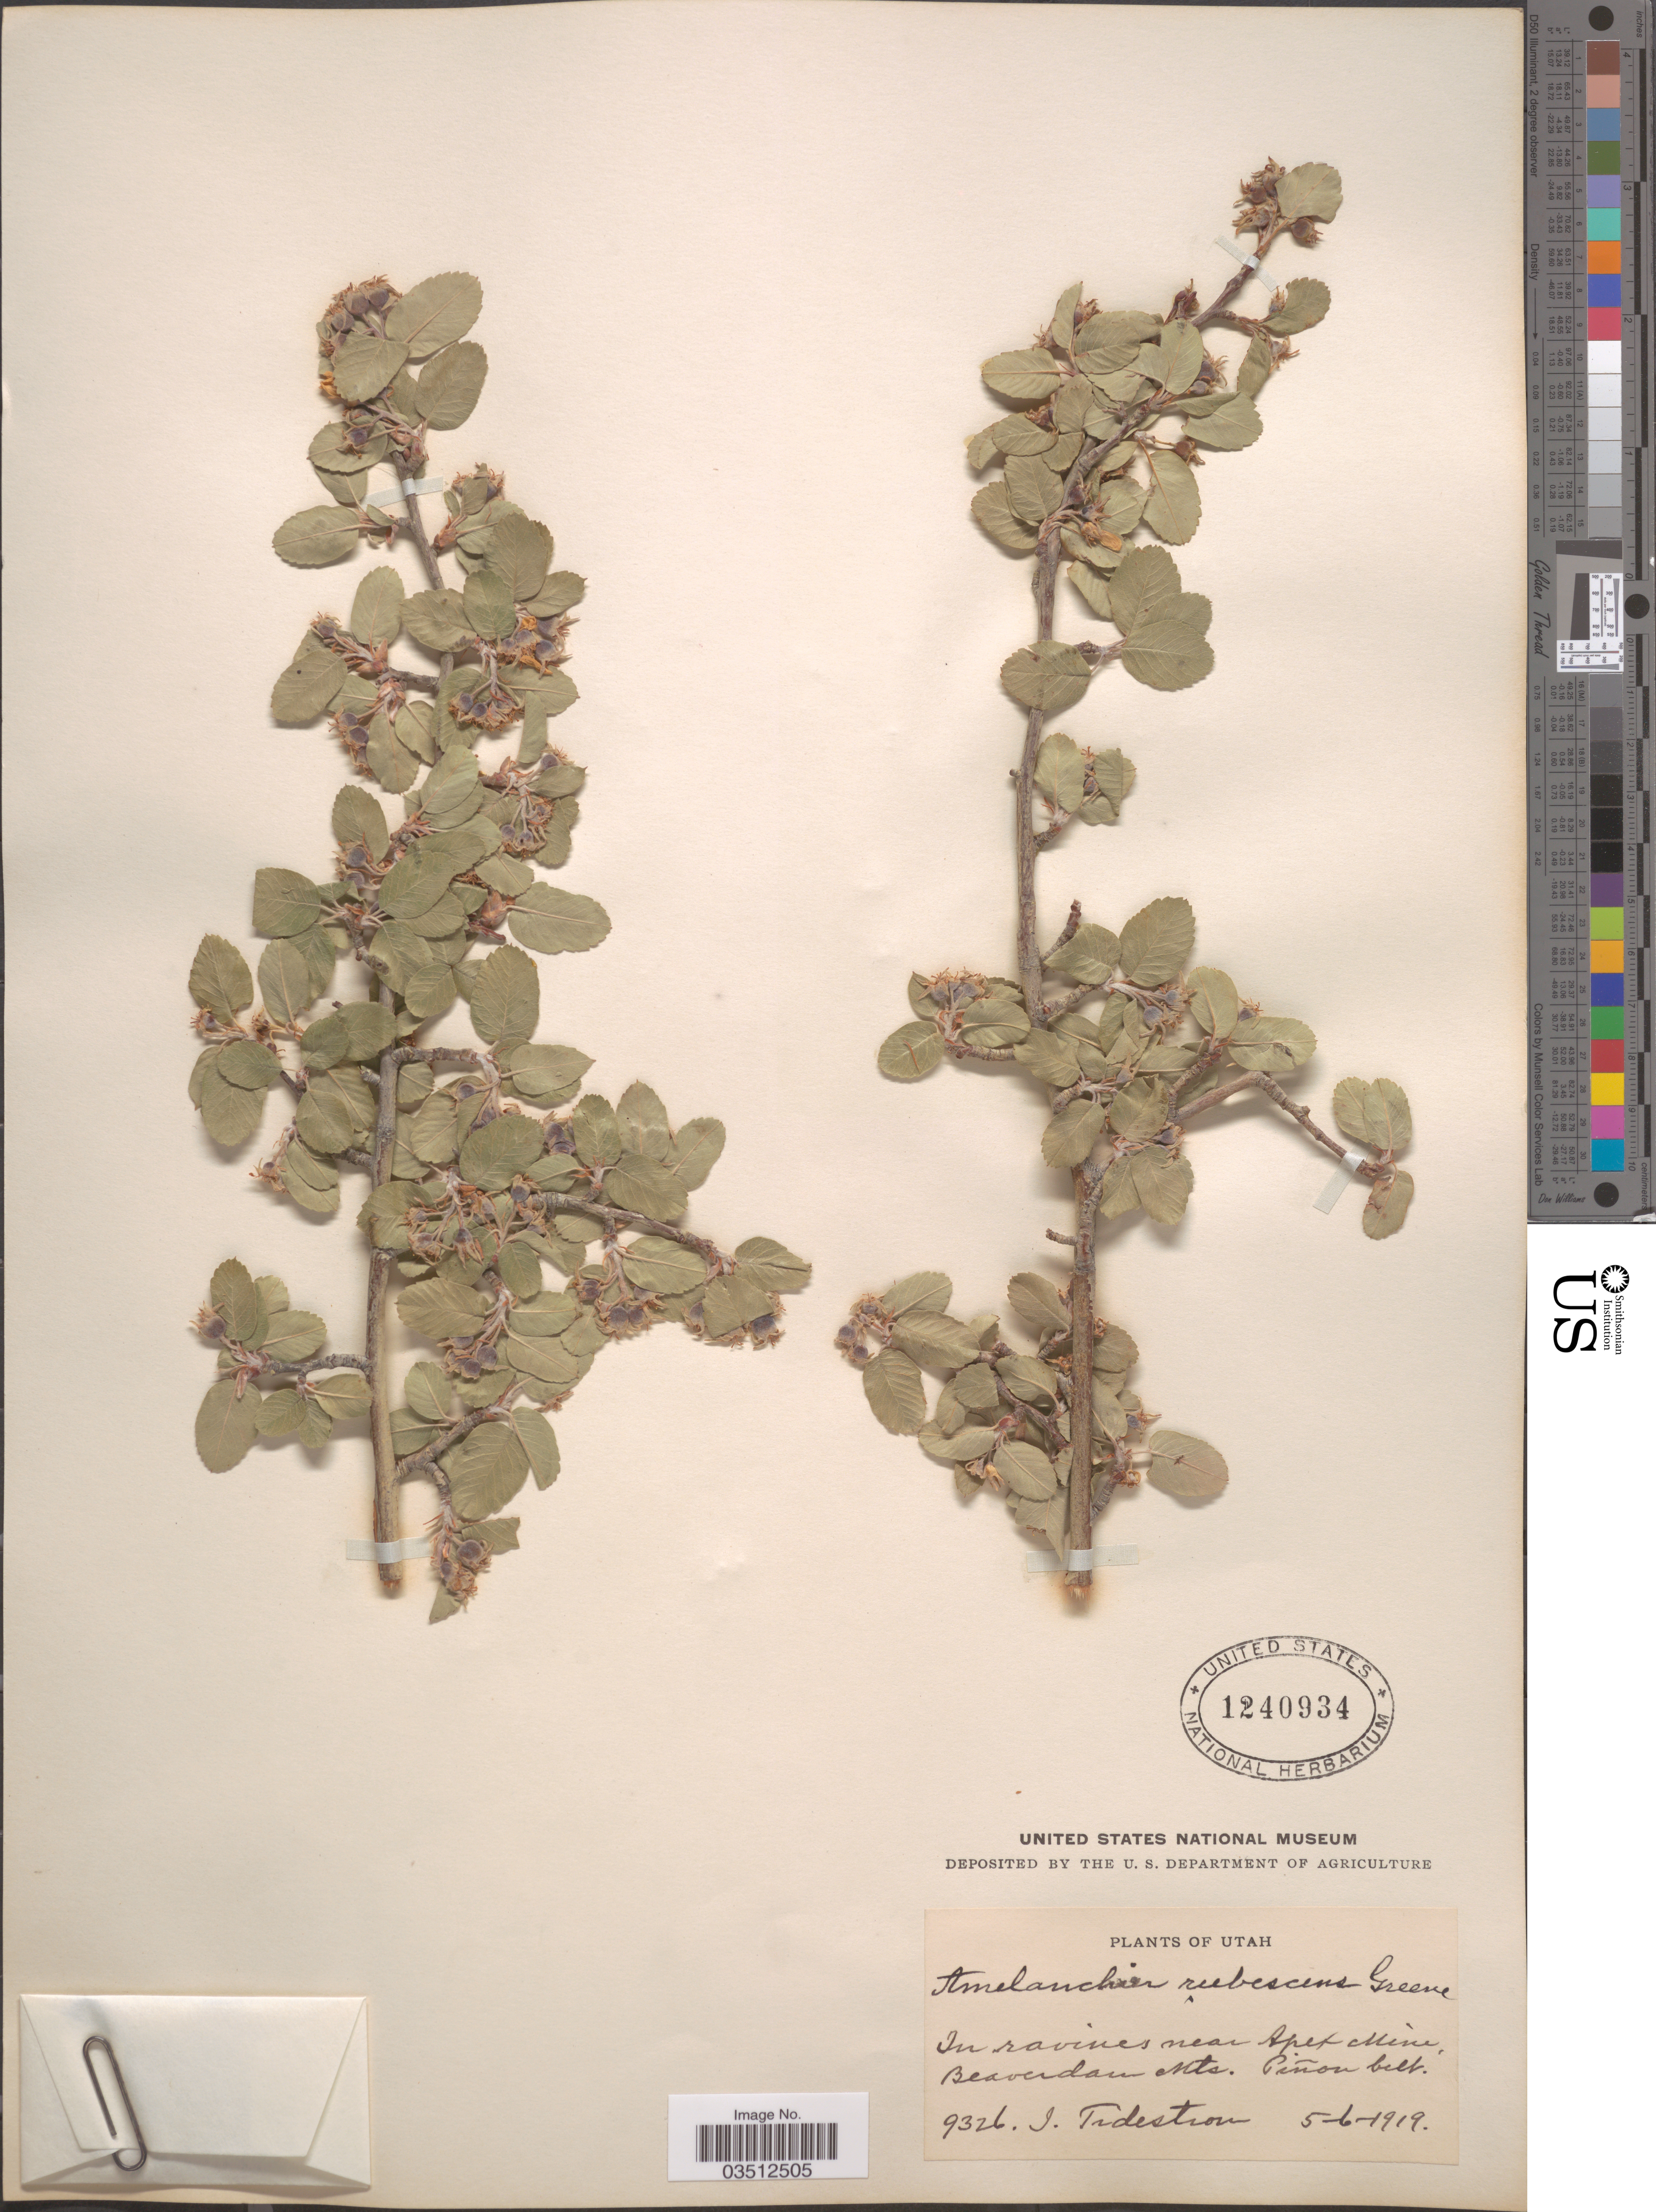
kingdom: Plantae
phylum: Tracheophyta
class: Magnoliopsida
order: Rosales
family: Rosaceae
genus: Amelanchier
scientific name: Amelanchier prunifolia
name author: Greene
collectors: I. F. Tidestrom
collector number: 9326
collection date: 1919-05-06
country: United States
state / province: Utah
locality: In ravines near Apex Mine. Beaverdam Mts. Piñon belt.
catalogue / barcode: US 1240934